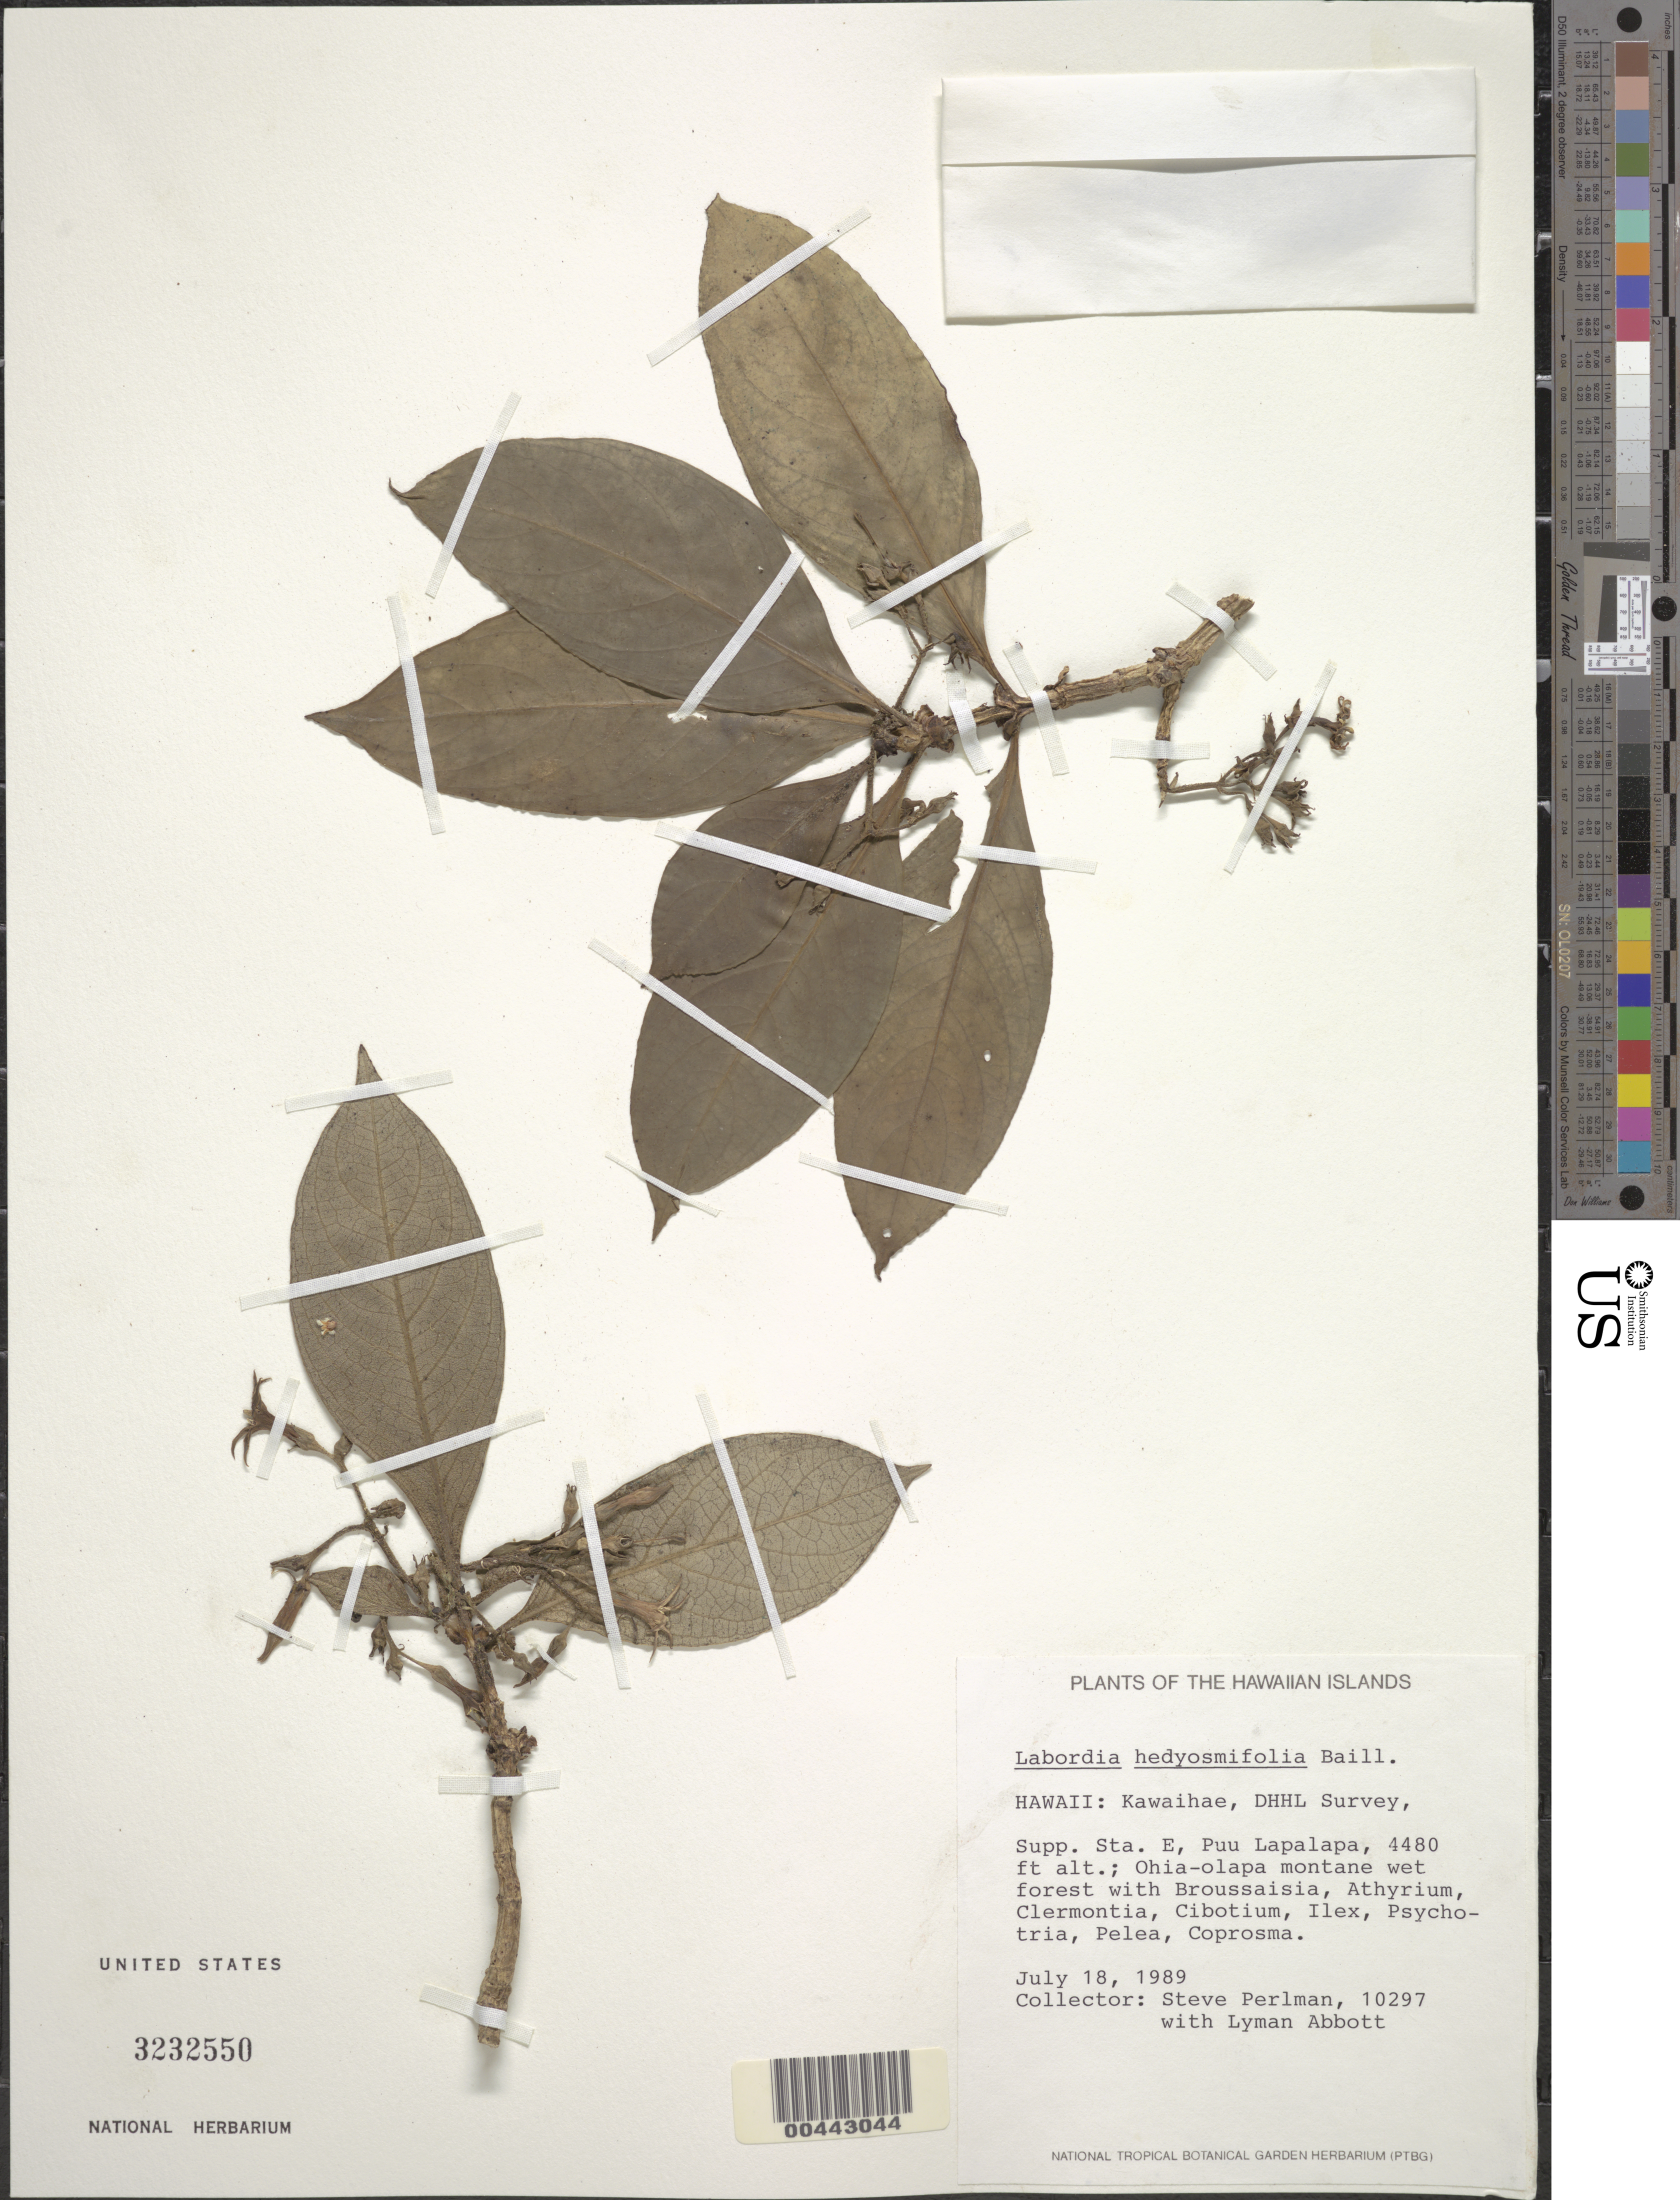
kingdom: Plantae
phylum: Tracheophyta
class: Magnoliopsida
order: Gentianales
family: Loganiaceae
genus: Geniostoma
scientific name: Geniostoma hedyosmifolium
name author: (Baill.) Byng & Christenh.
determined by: Wagner, W. L., (BOT), Smithsonian Institution - National Museum of Natural History (UNITED STATES)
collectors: S. P. Perlman & L. Abbott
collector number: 10297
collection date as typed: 18 Jul 1989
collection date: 1989-07-18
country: United States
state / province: Hawaii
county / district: Hawaii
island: Hawaii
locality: Kawaihae, DHHL Survey, Supp. Sta. E, Puu Lapalapa.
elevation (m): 1366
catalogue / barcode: US 3232550